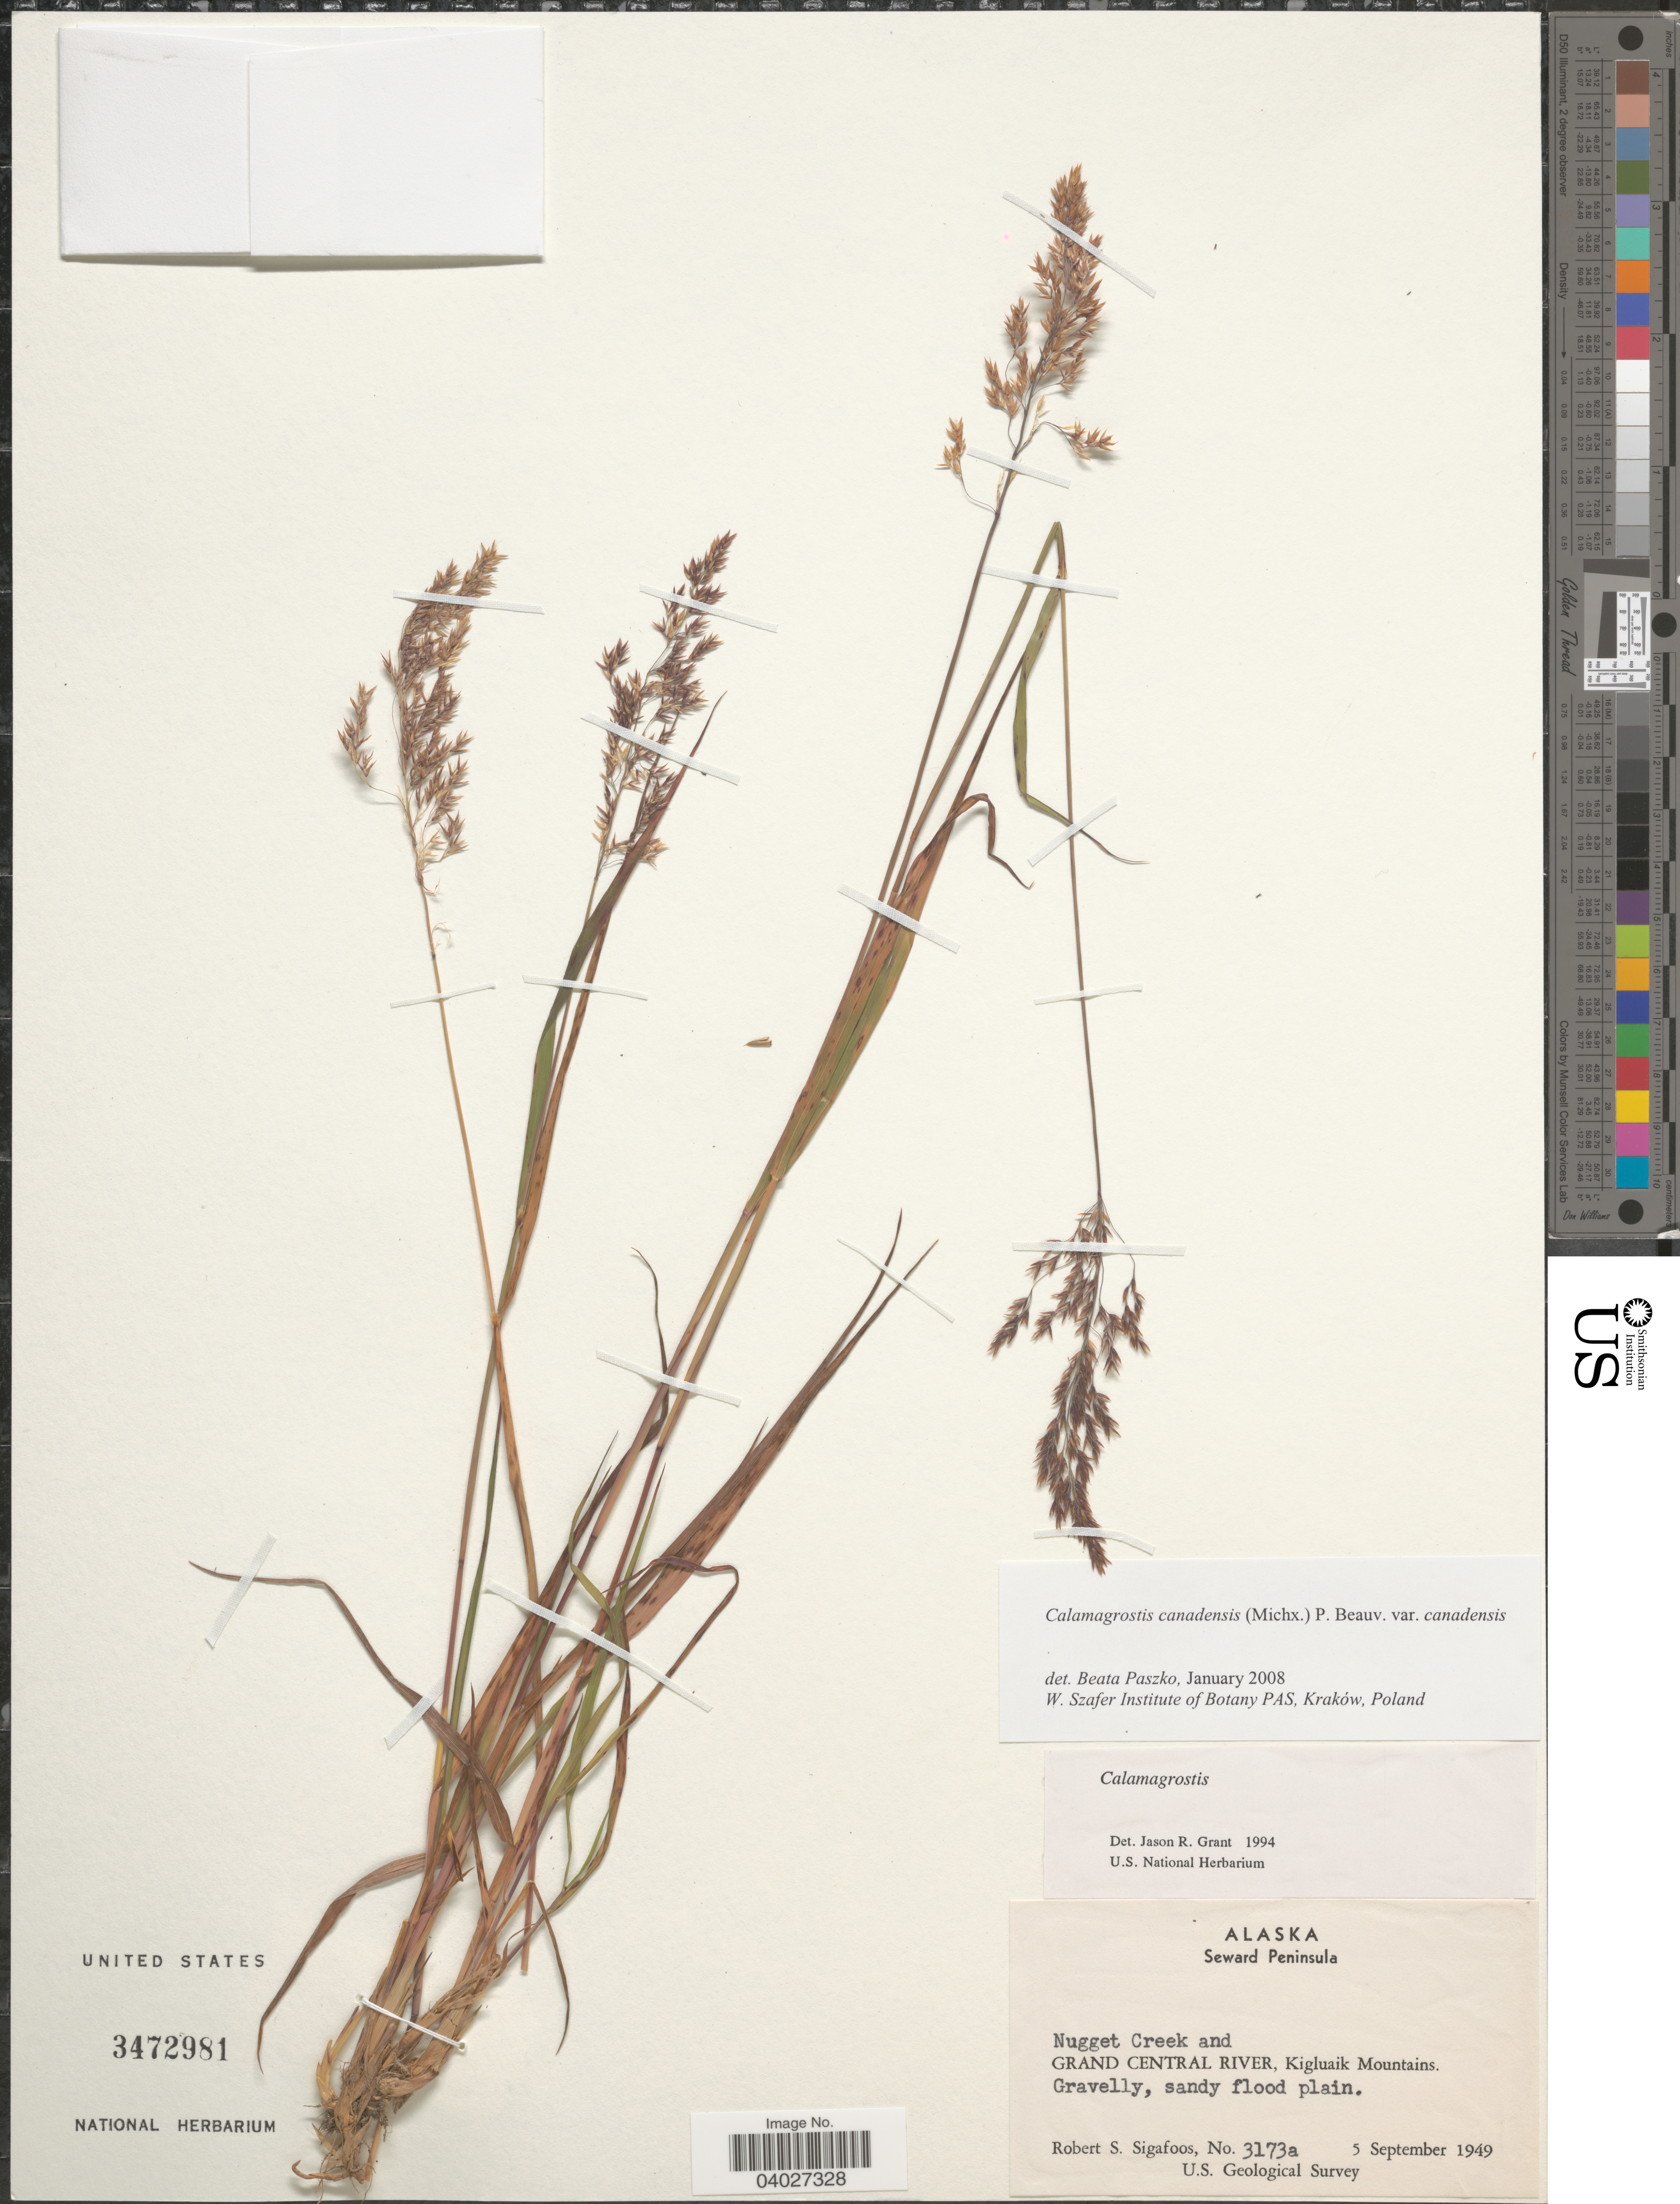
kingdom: Plantae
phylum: Tracheophyta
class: Liliopsida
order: Poales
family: Poaceae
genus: Calamagrostis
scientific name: Calamagrostis canadensis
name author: (Michx.) P. Beauv.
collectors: R. Sigafoos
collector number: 3173a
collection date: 1949-09-05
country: United States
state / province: Alaska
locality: Seward Peninsula. Nugget Creek and Grand Central River, Kigluaik Mountains.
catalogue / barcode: US 3472981